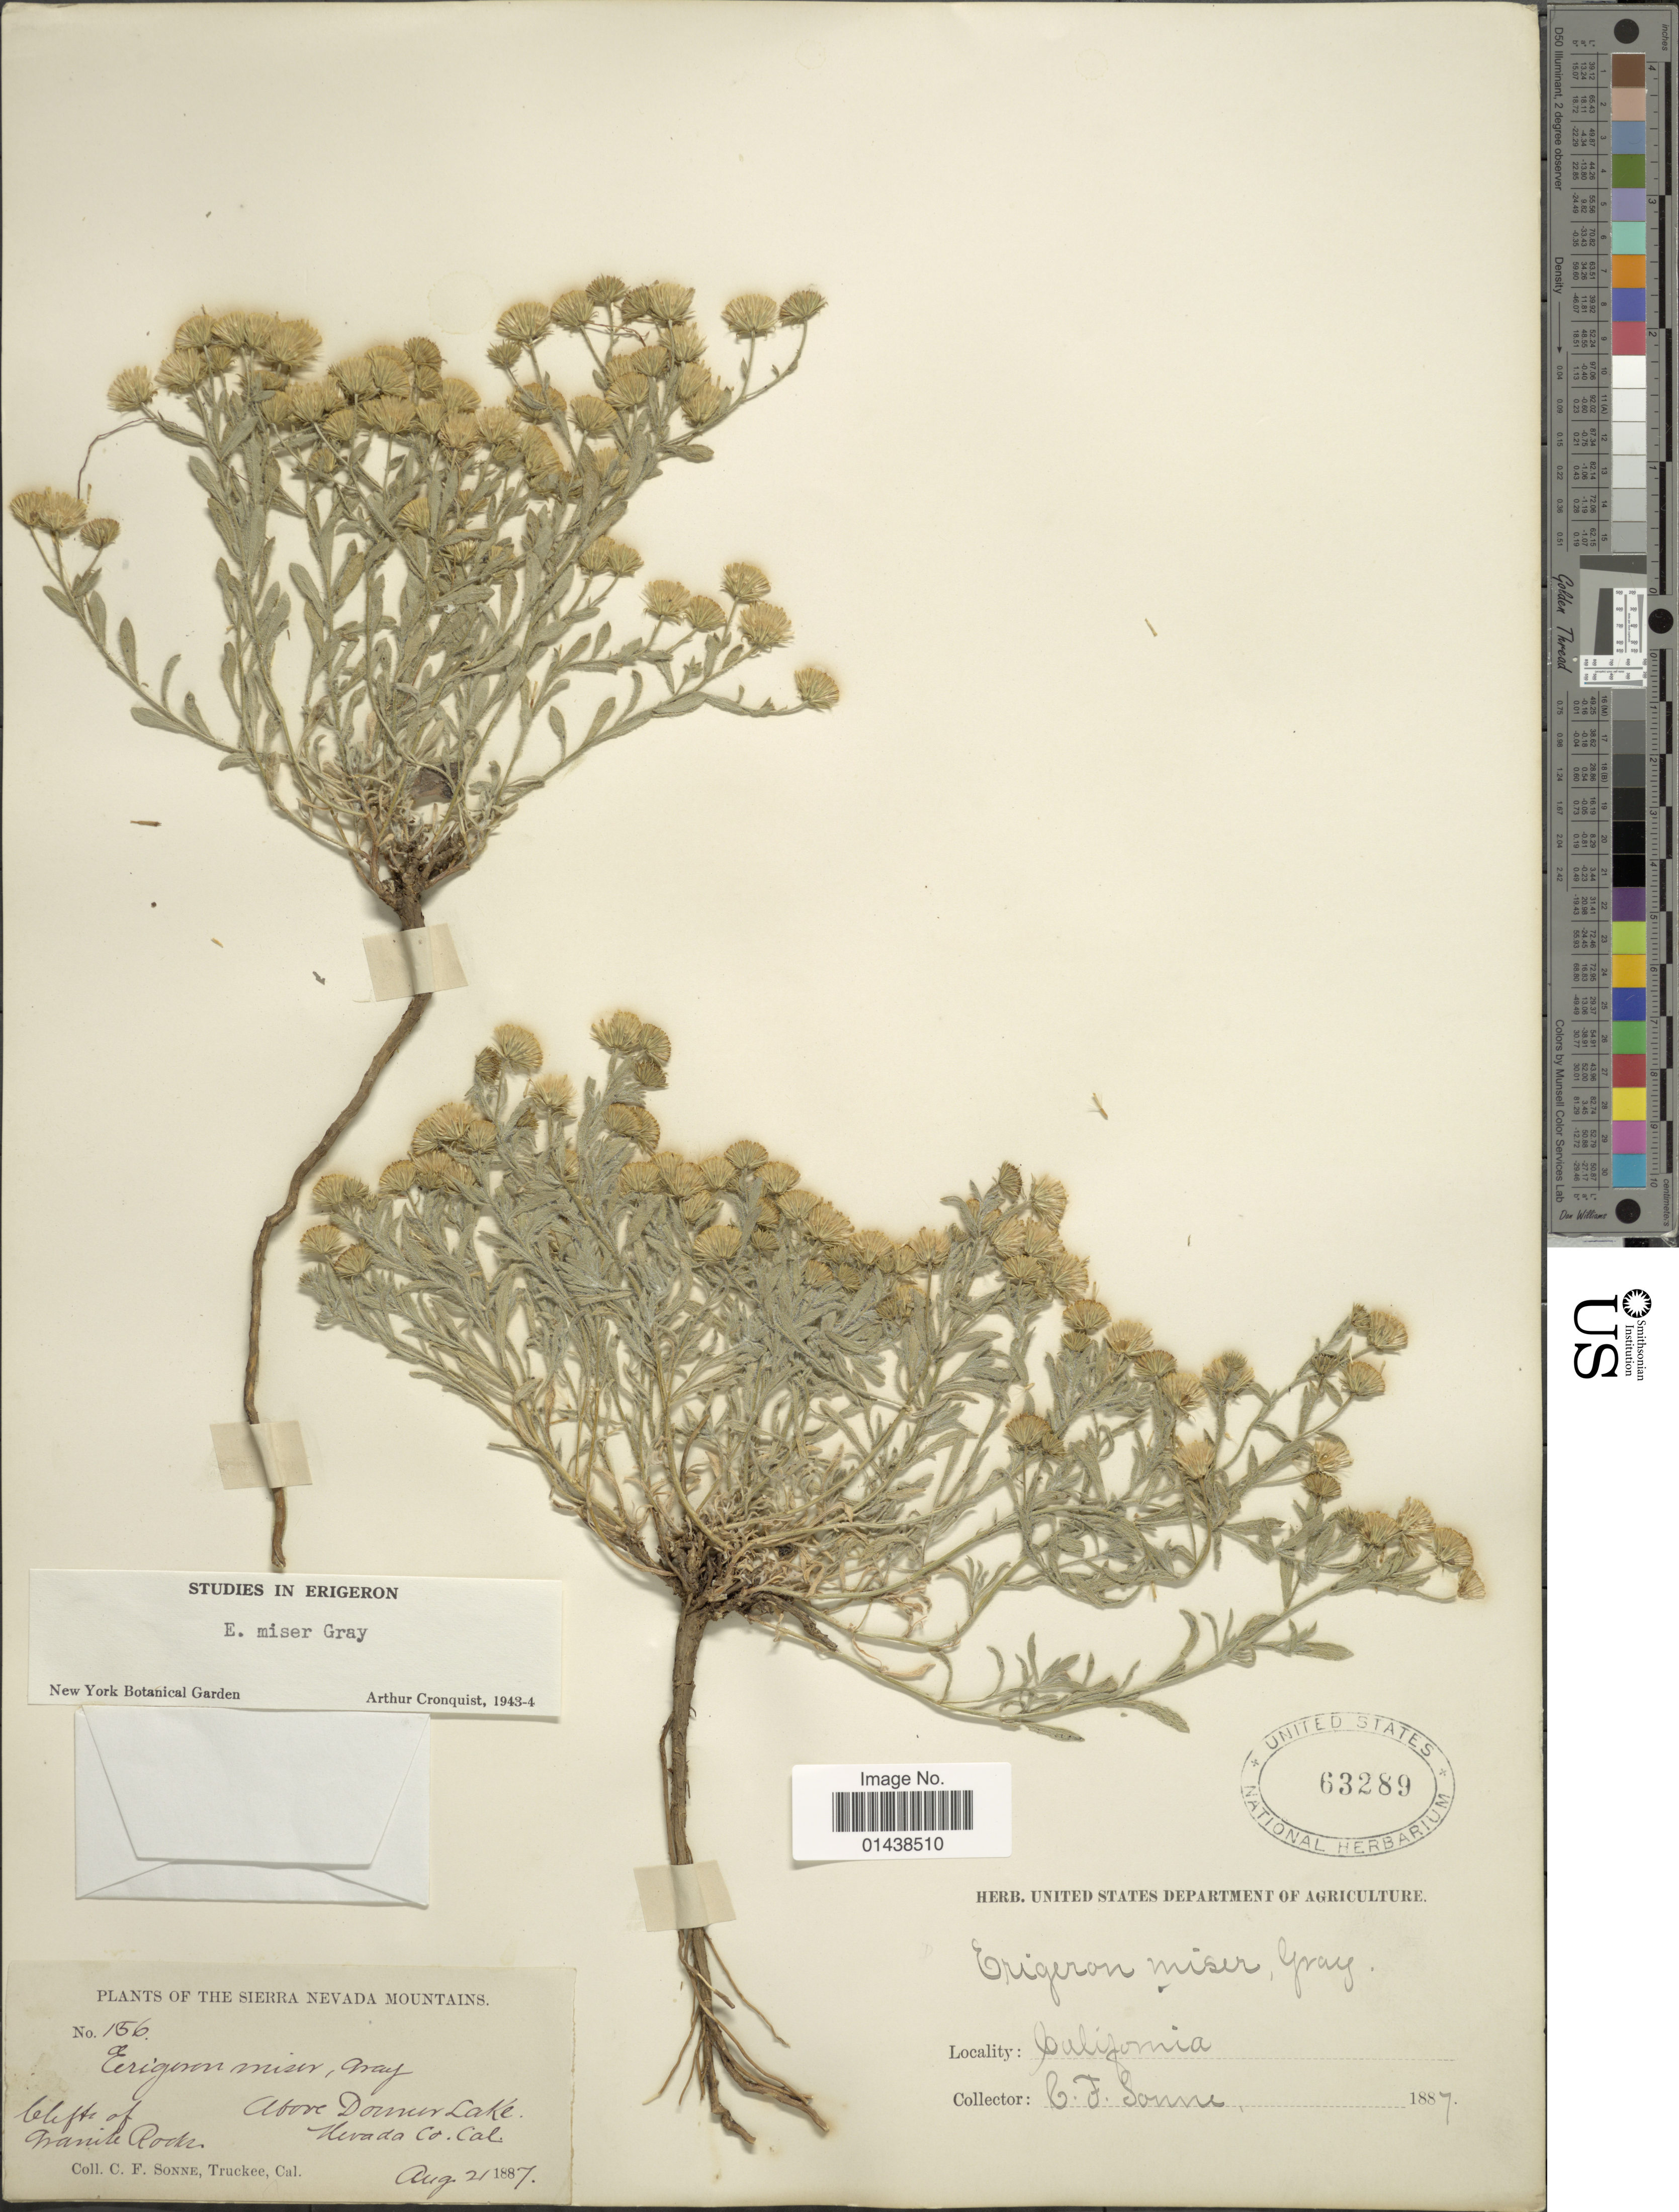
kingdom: Plantae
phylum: Tracheophyta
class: Magnoliopsida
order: Asterales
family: Asteraceae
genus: Erigeron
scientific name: Erigeron miser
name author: A. Gray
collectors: C. Sonne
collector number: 156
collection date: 1887-08-21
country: United States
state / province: California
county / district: Nevada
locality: Sierra Nevada Mountains. Above Donner Lake, Nevada Co.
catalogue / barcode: US 63289